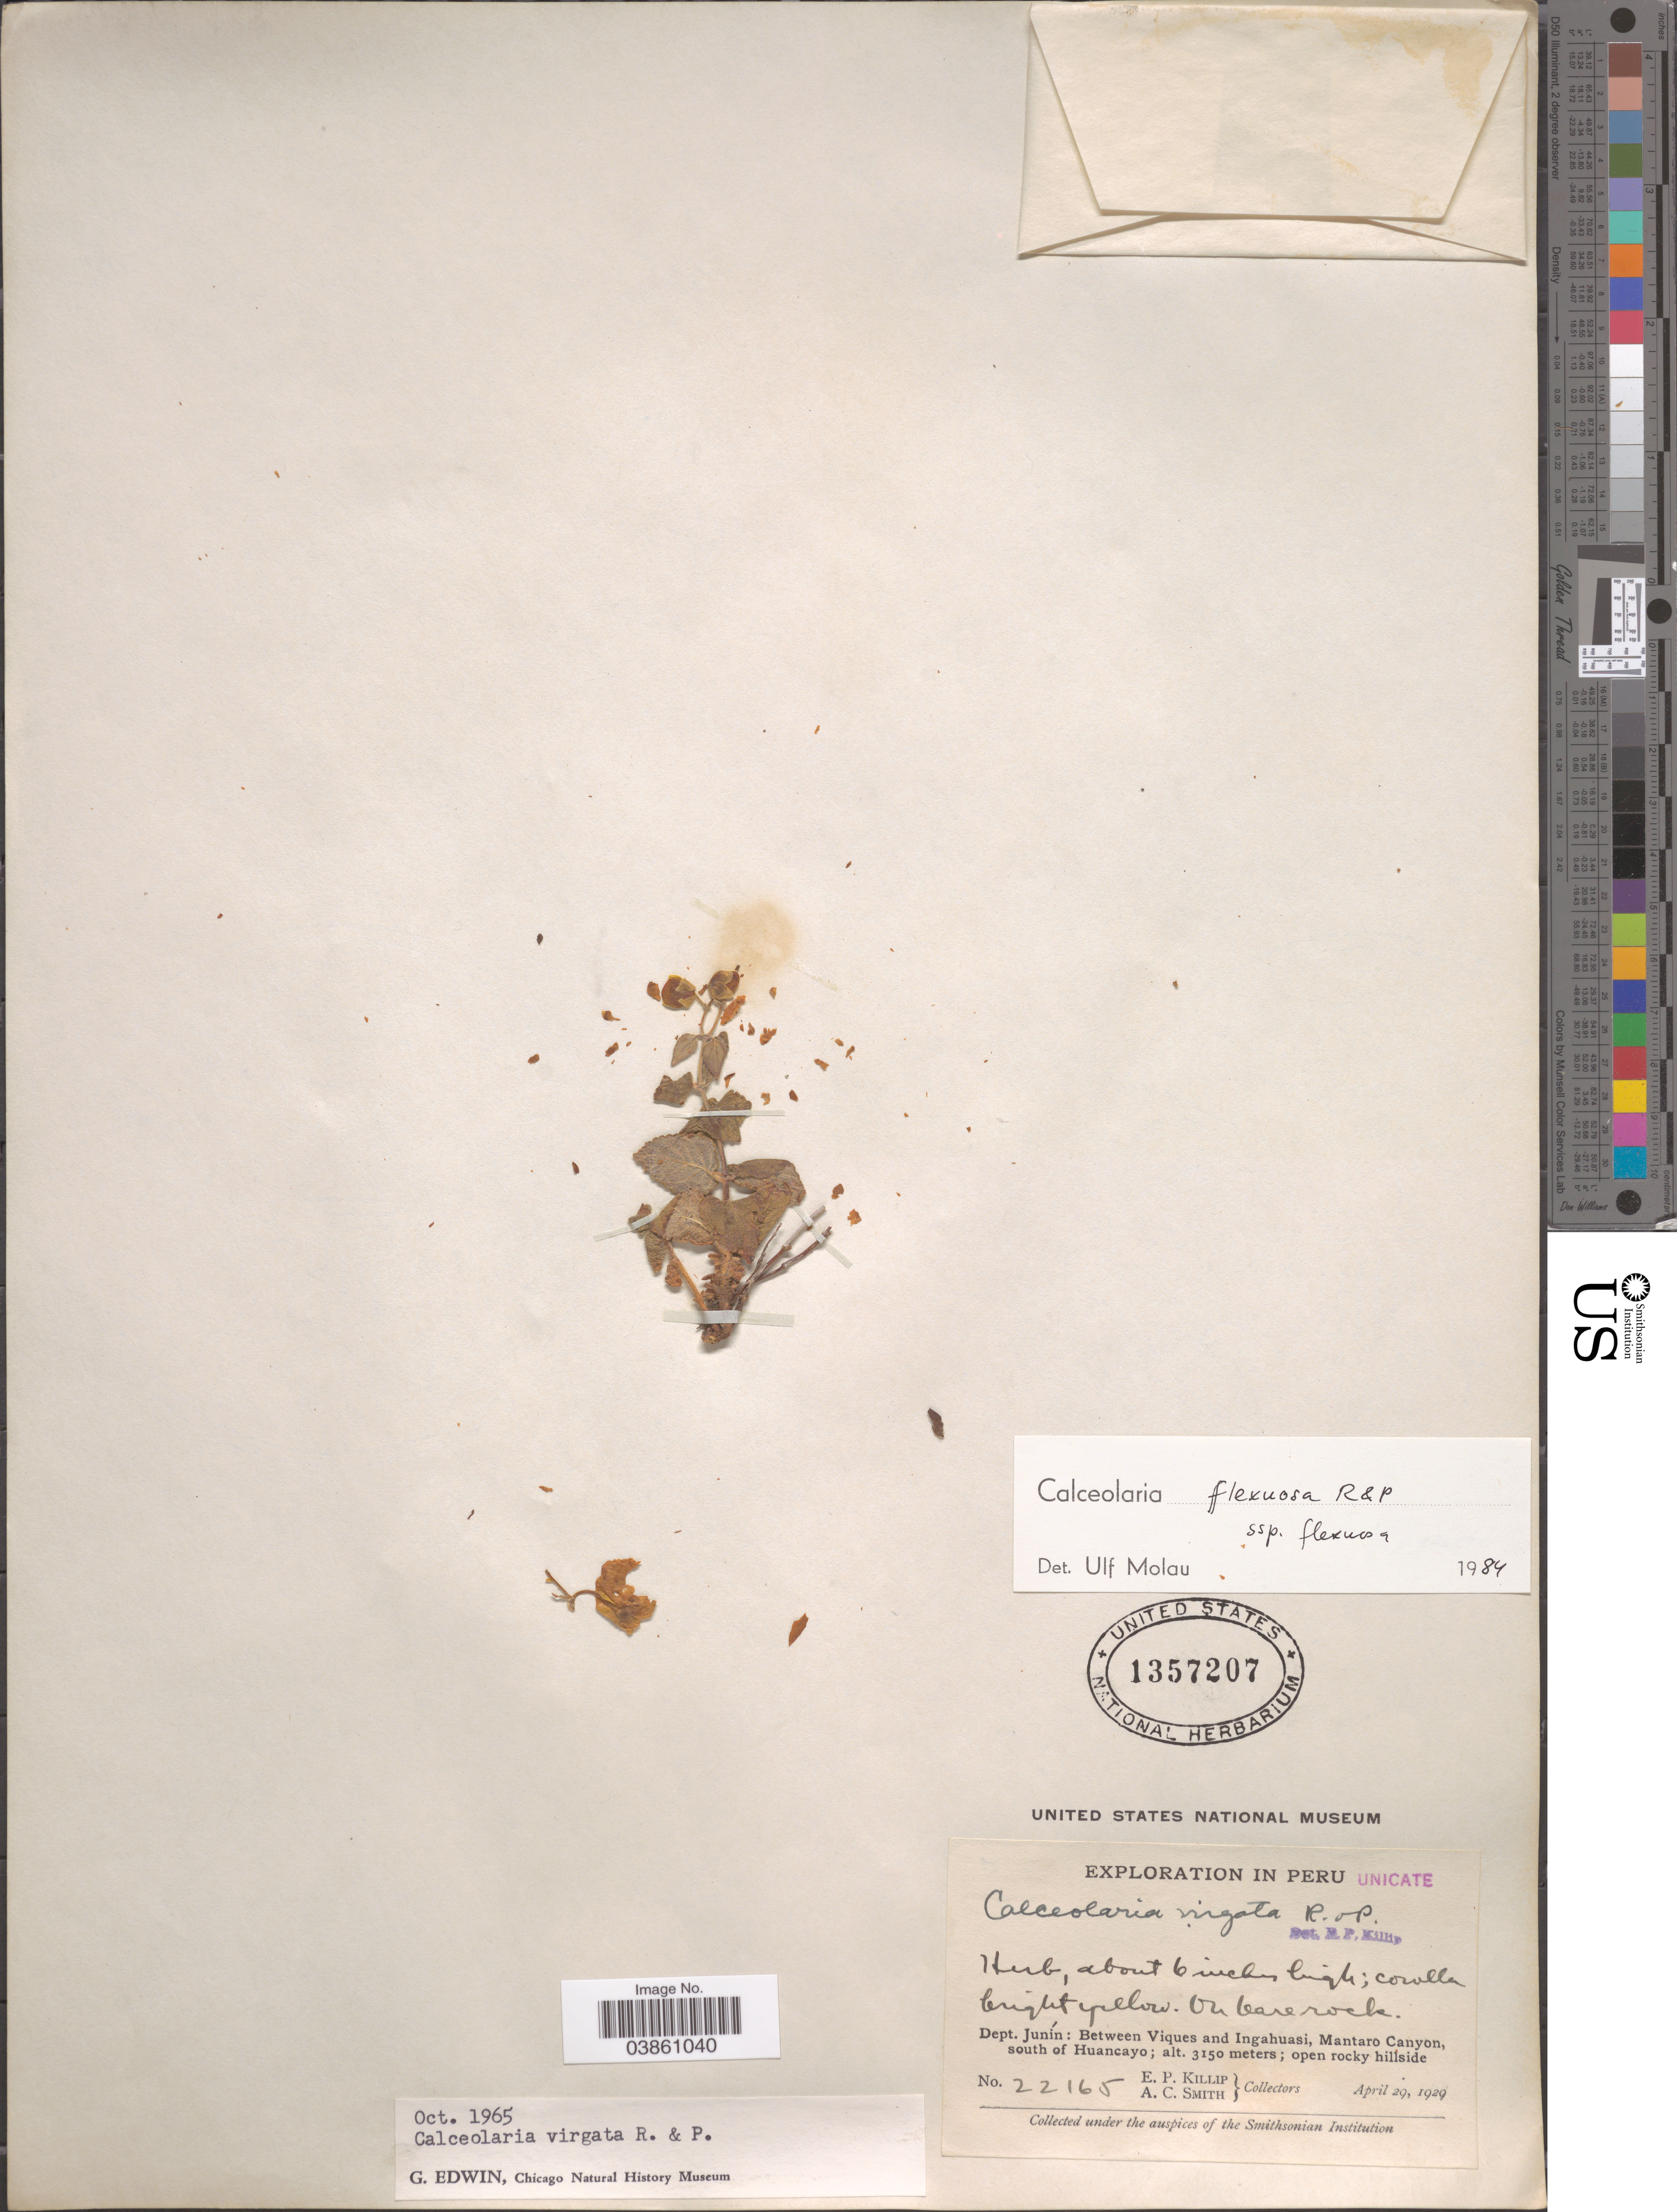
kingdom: Plantae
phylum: Tracheophyta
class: Magnoliopsida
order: Lamiales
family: Calceolariaceae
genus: Calceolaria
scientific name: Calceolaria flexuosa subsp. flexuosa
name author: Ruiz & Pav.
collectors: E. P. Killip & A. C. Smith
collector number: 22165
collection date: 1929-04-29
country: Peru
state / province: Junín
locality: Dept. Junín: Between Viques and Ingahuasi, Mantaro Canyon, south of Huancayo.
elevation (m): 3150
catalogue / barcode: US 1357207